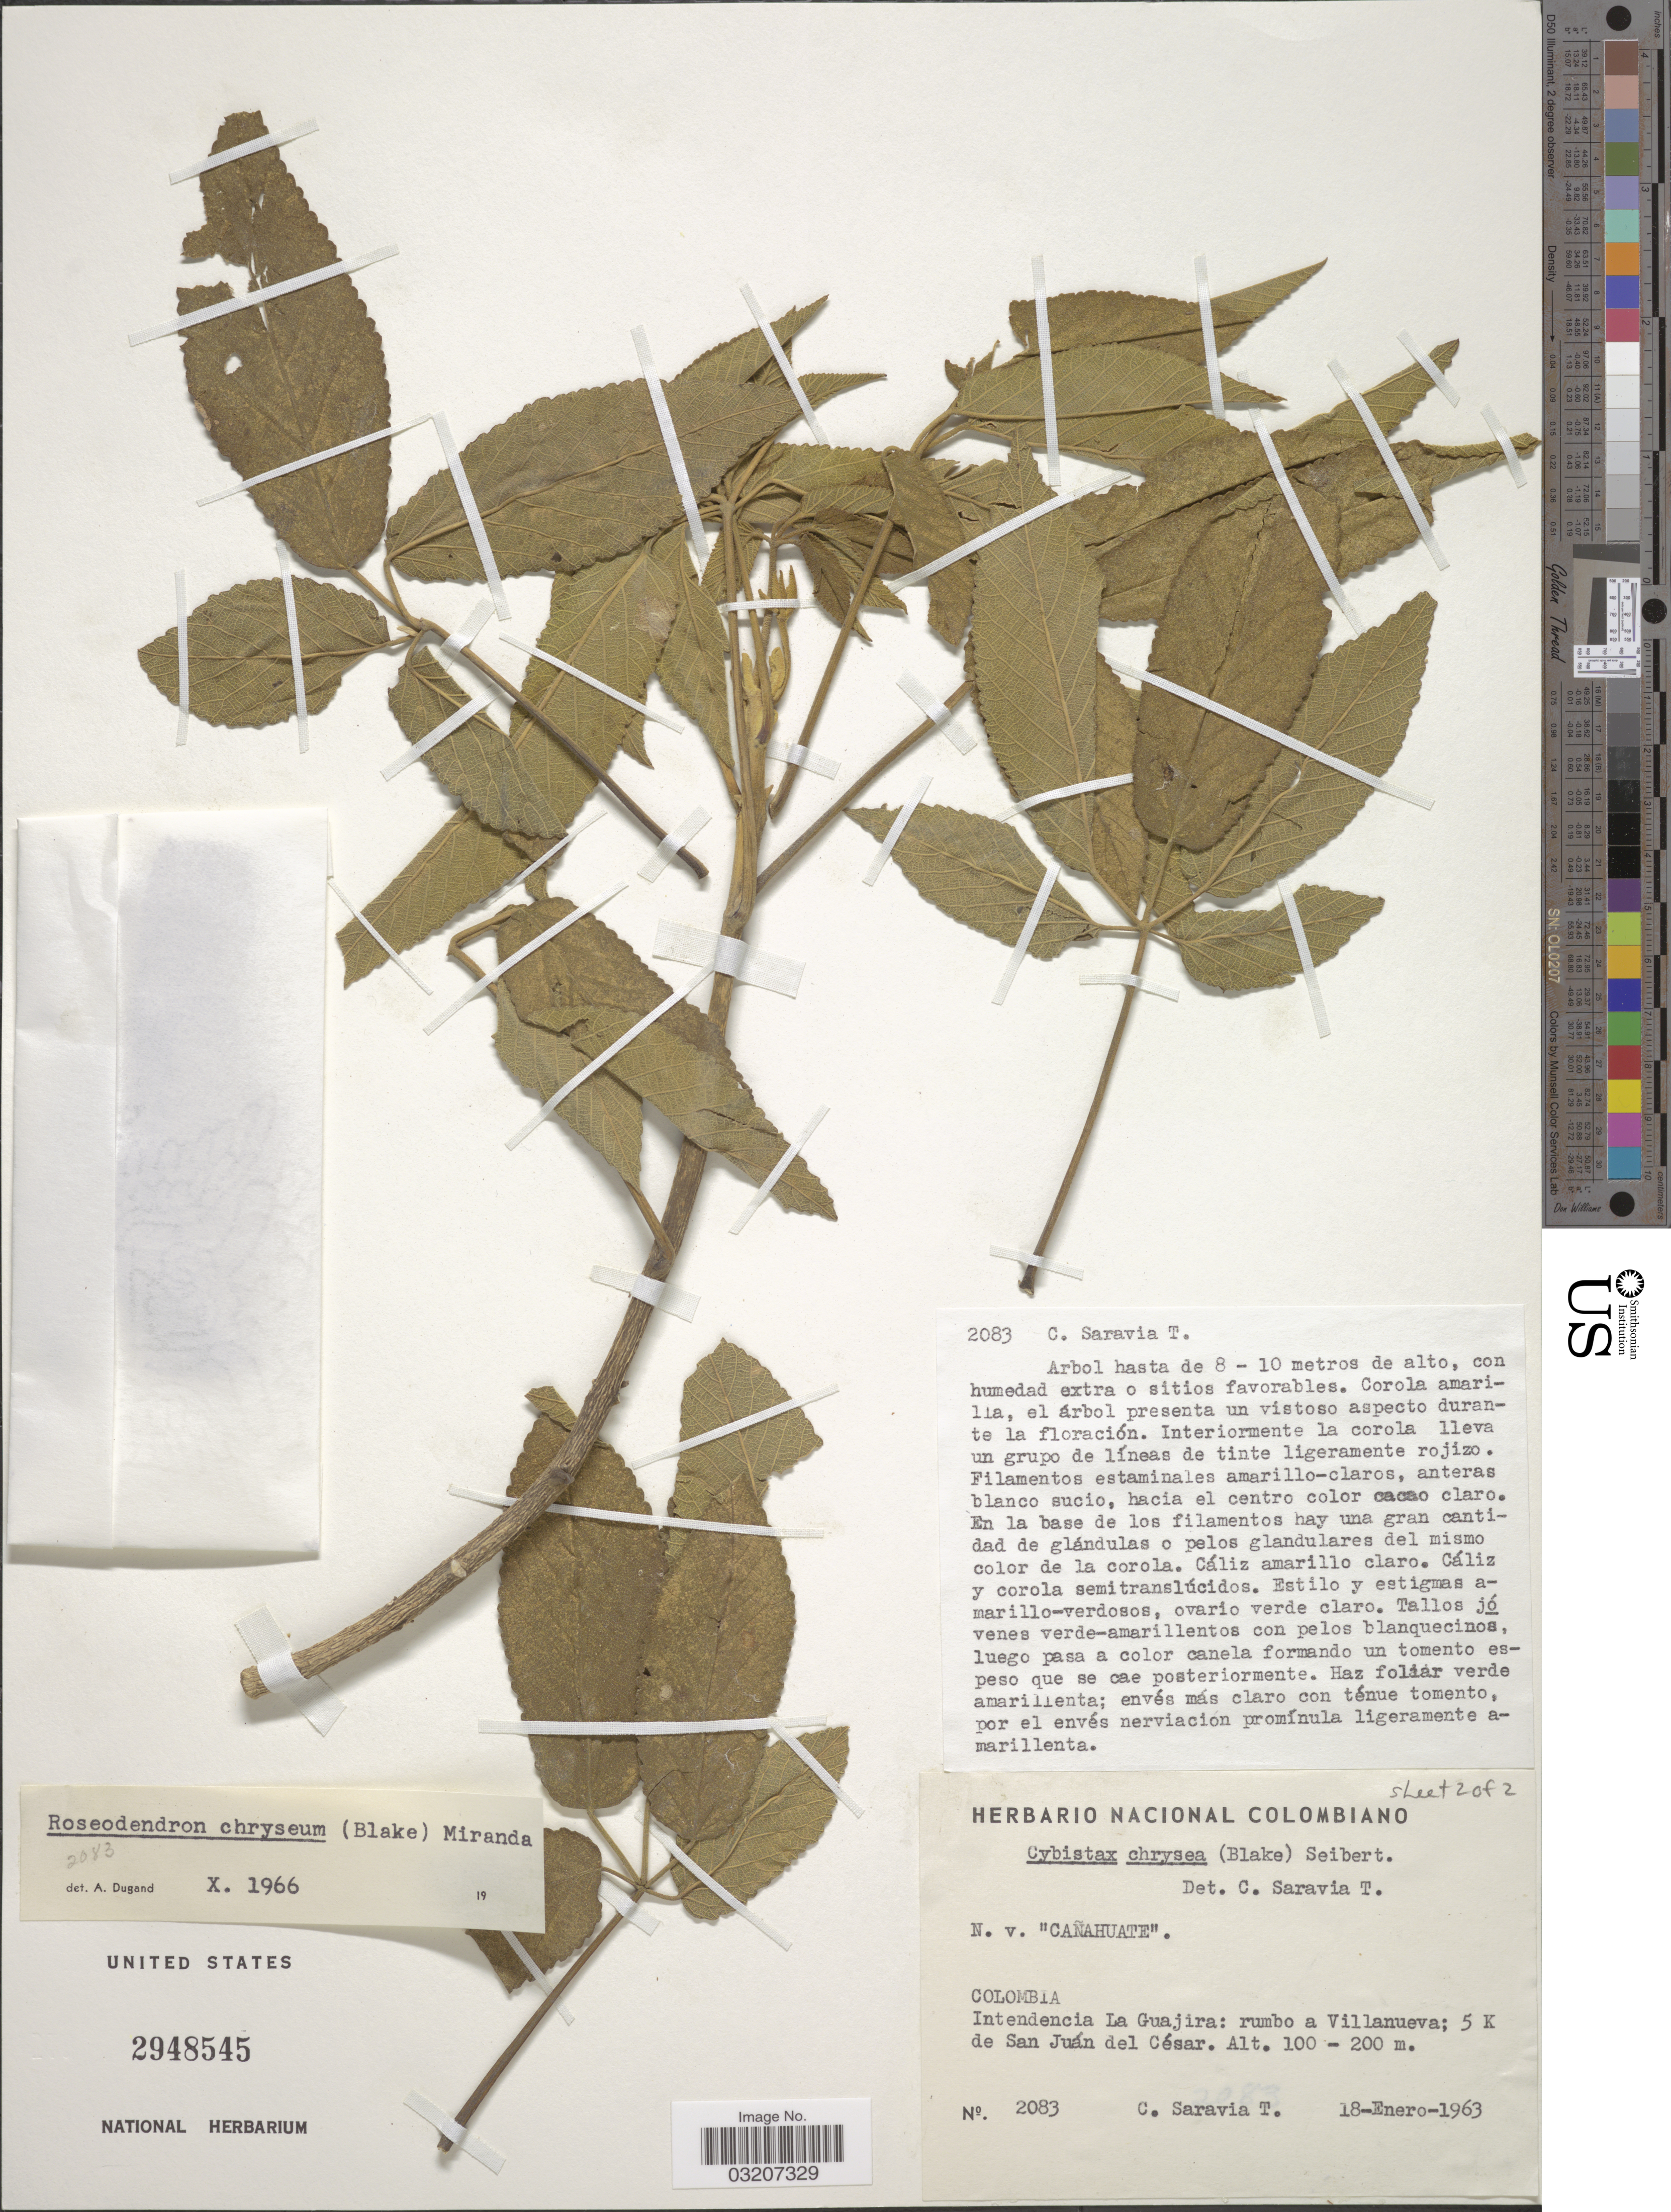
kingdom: Plantae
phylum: Tracheophyta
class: Magnoliopsida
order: Lamiales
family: Bignoniaceae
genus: Roseodendron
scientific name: Roseodendron chryseum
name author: (S.F. Blake) Miranda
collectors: C. Saravia T.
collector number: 2083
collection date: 1963-01-18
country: Colombia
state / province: La Guajira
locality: Intendencia La Guajira: rumbo a Villanueva; 5 K de San Juán del César.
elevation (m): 100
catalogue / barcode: US 2948545